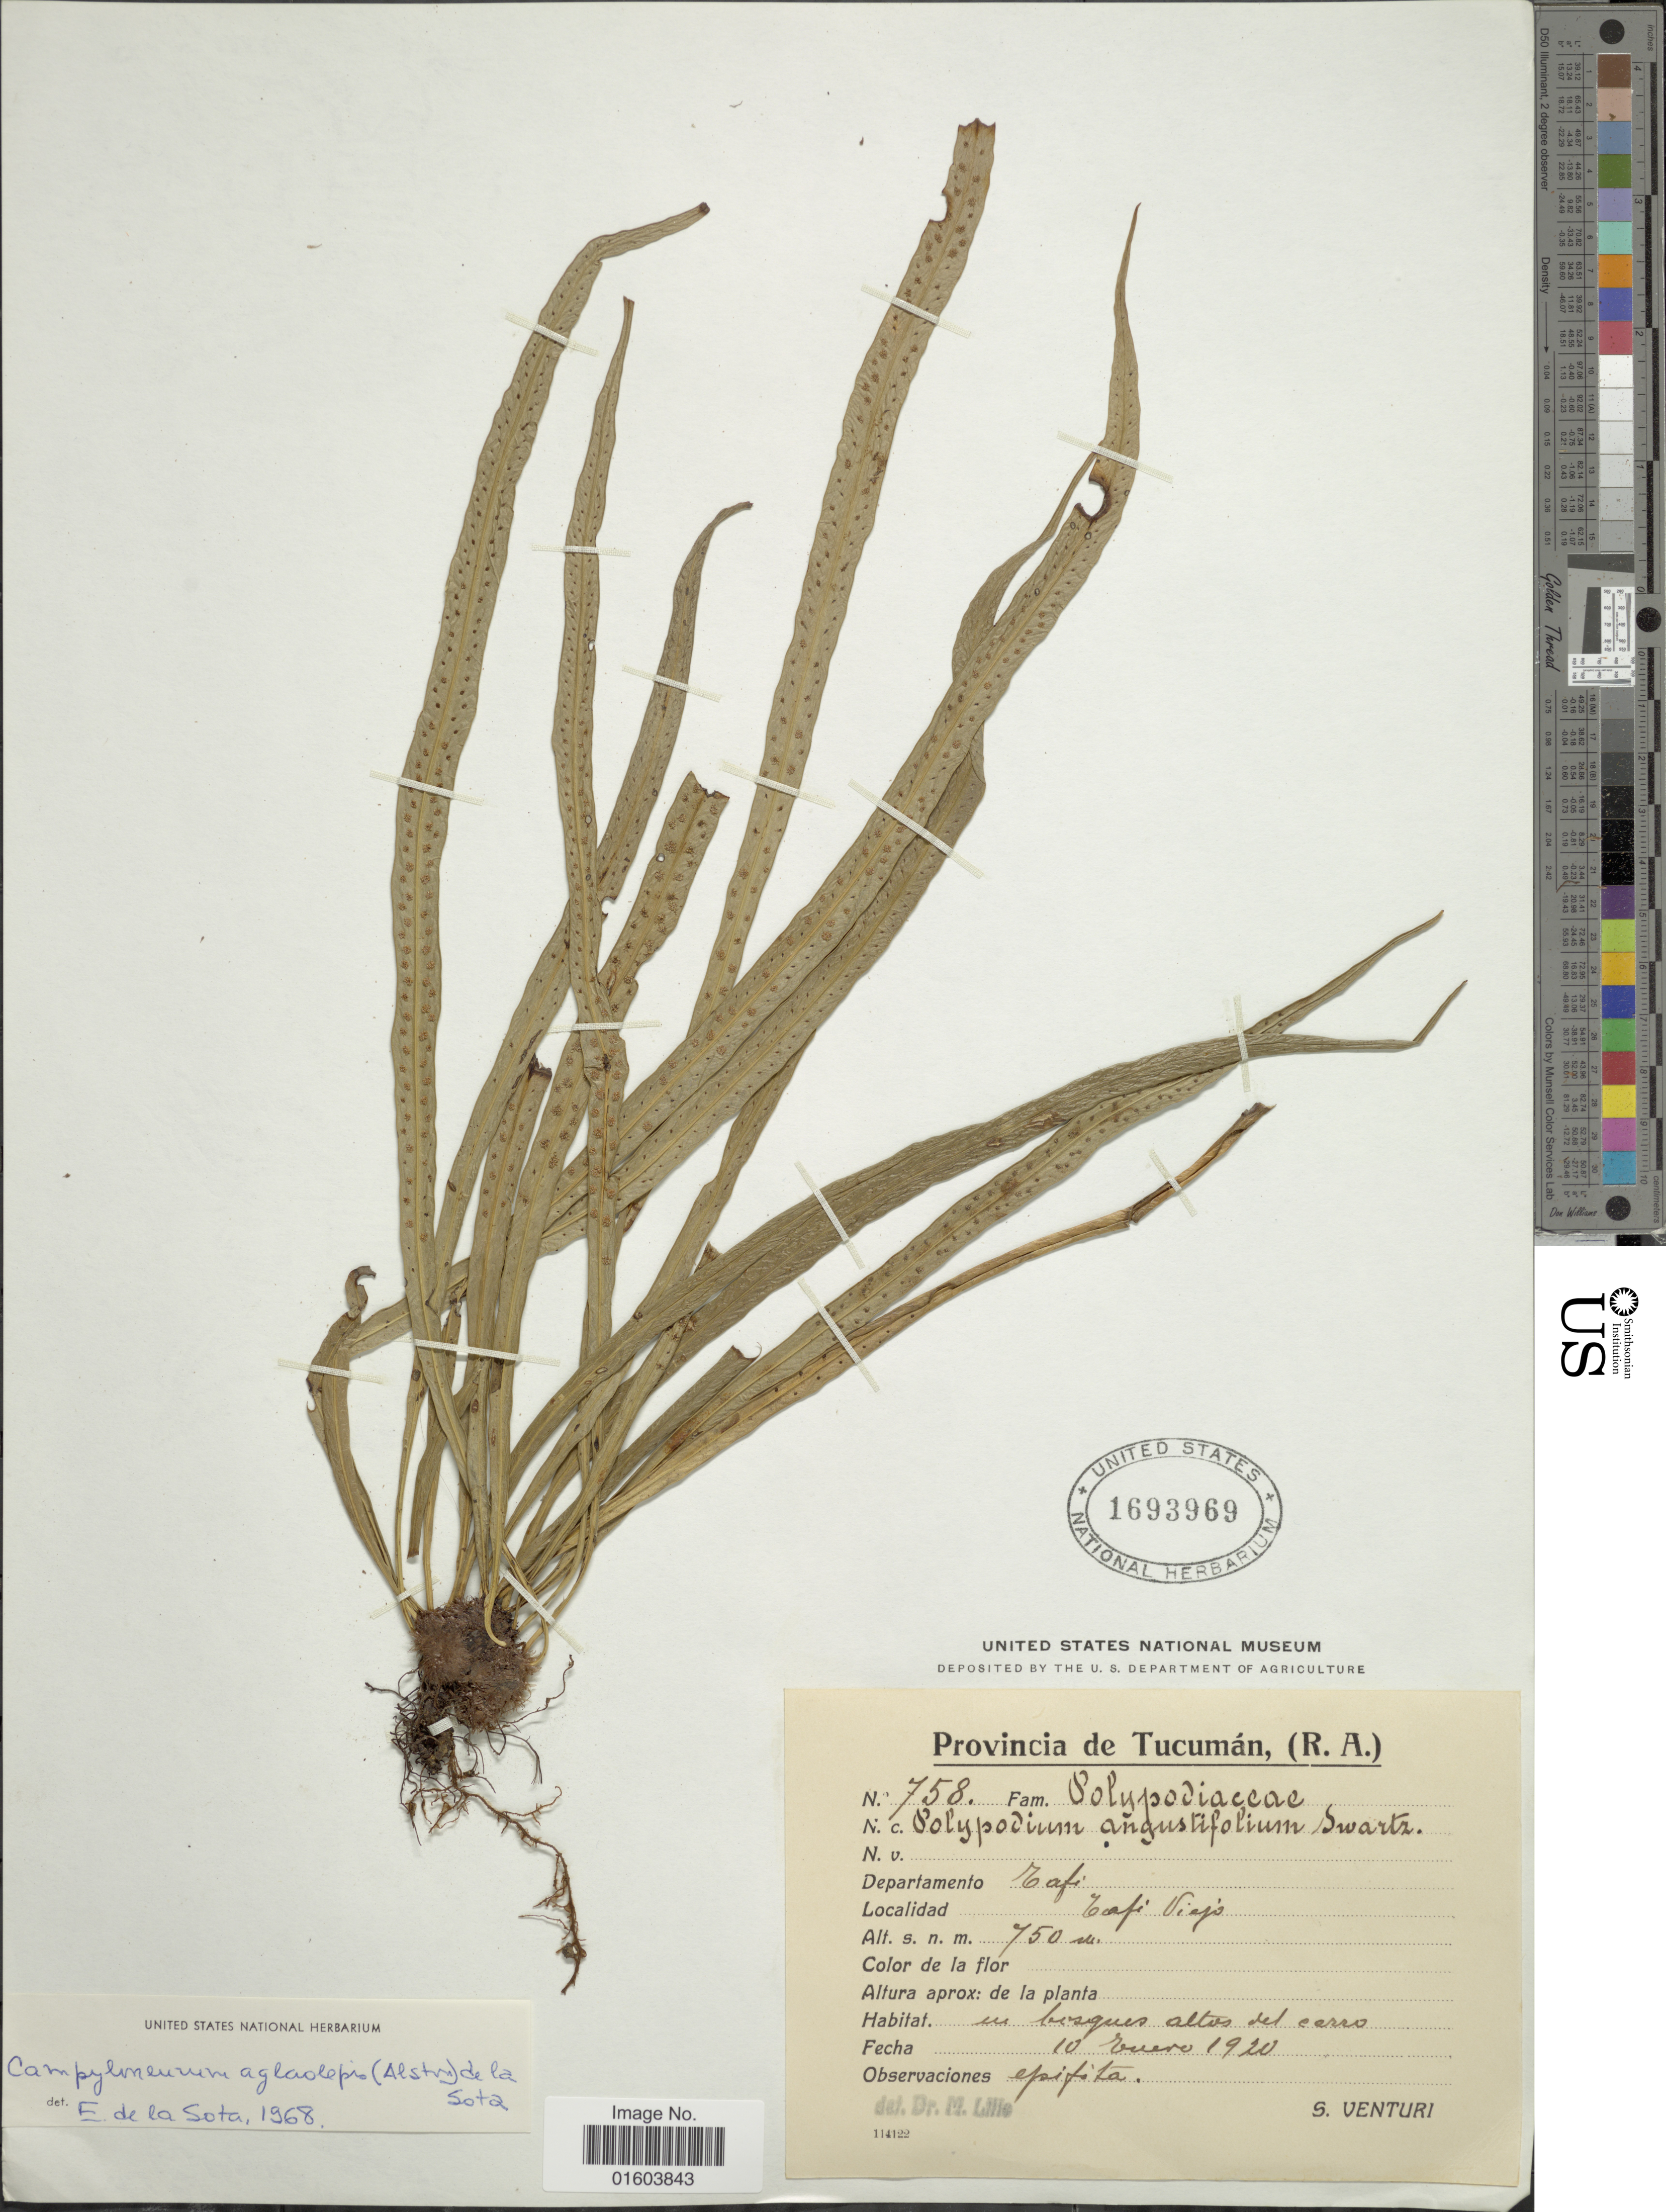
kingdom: Plantae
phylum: Tracheophyta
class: Polypodiopsida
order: Polypodiales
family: Polypodiaceae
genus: Campyloneurum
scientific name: Campyloneurum aglaolepis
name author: (Alston) Sota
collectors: S. Venturi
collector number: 758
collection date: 1920-01-10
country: Argentina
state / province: Tucuman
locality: Provincia de Tucuman (R. A.). Departamento Tafi. Tafi Viejo.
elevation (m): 750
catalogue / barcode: US 1693969